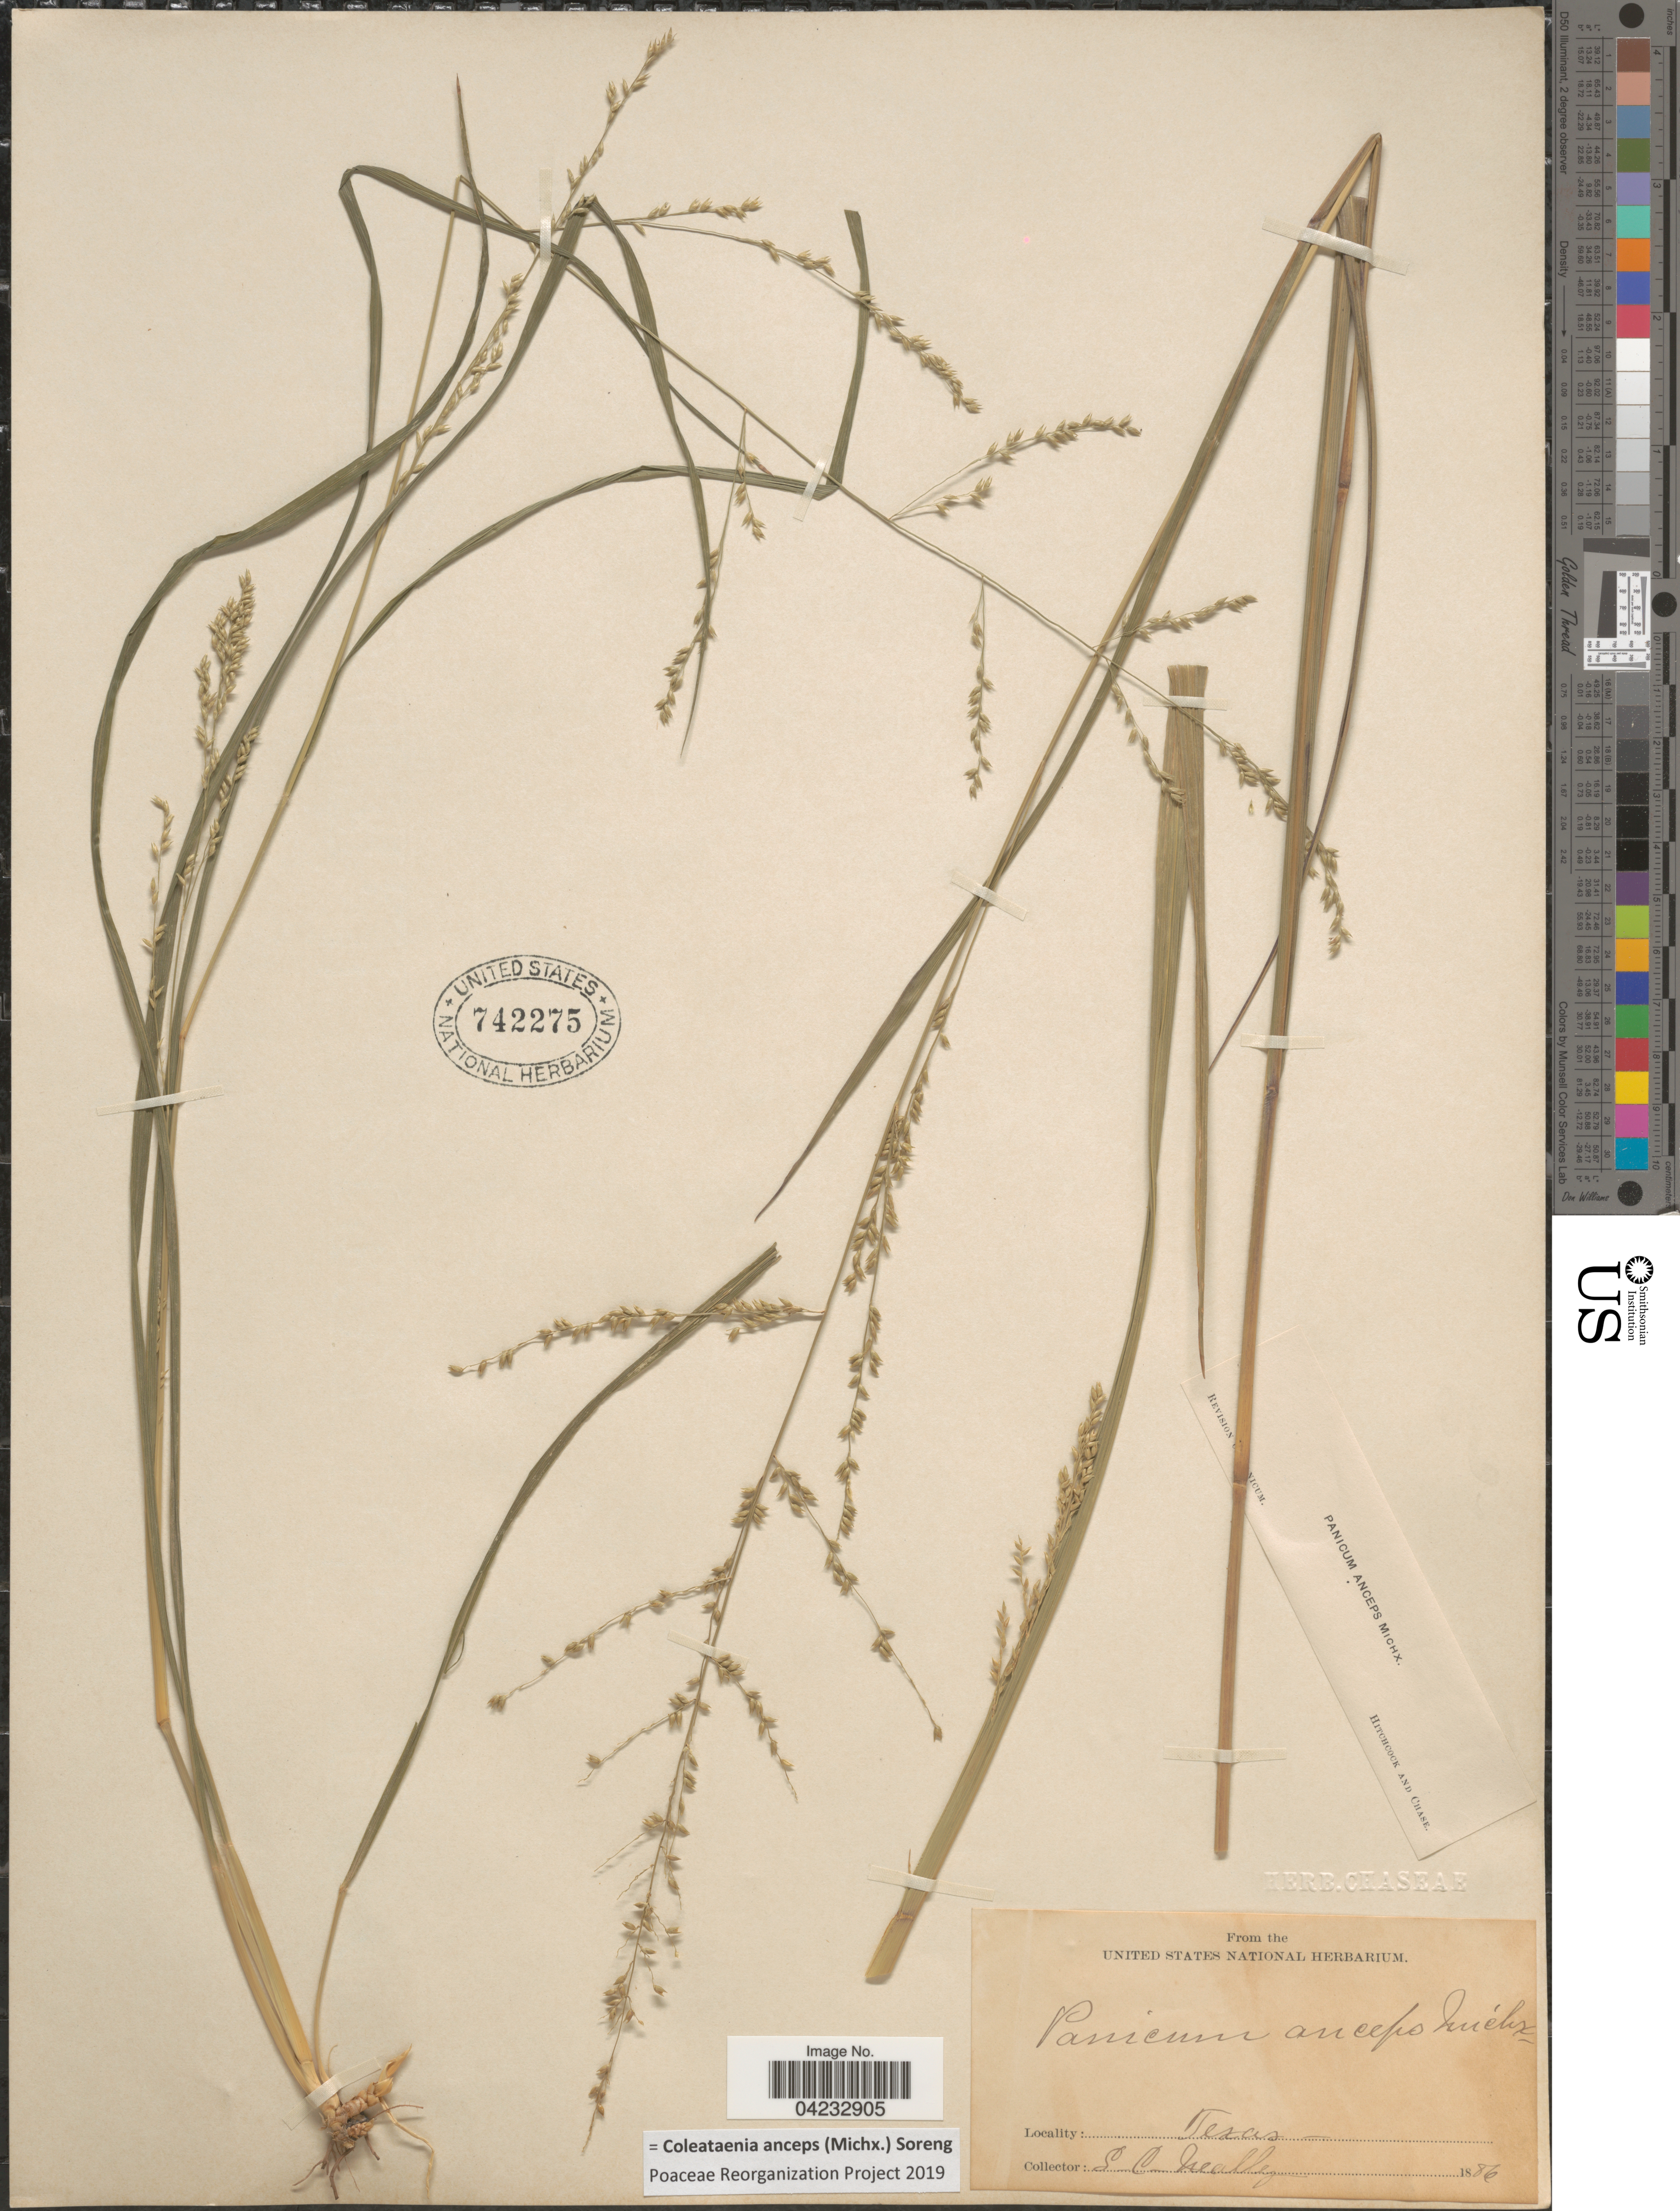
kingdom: Plantae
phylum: Tracheophyta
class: Liliopsida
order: Poales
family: Poaceae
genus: Coleataenia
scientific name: Coleataenia anceps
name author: (Michx.) Soreng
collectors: G. C. Nealley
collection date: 1886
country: United States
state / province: Texas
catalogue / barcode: US 742275